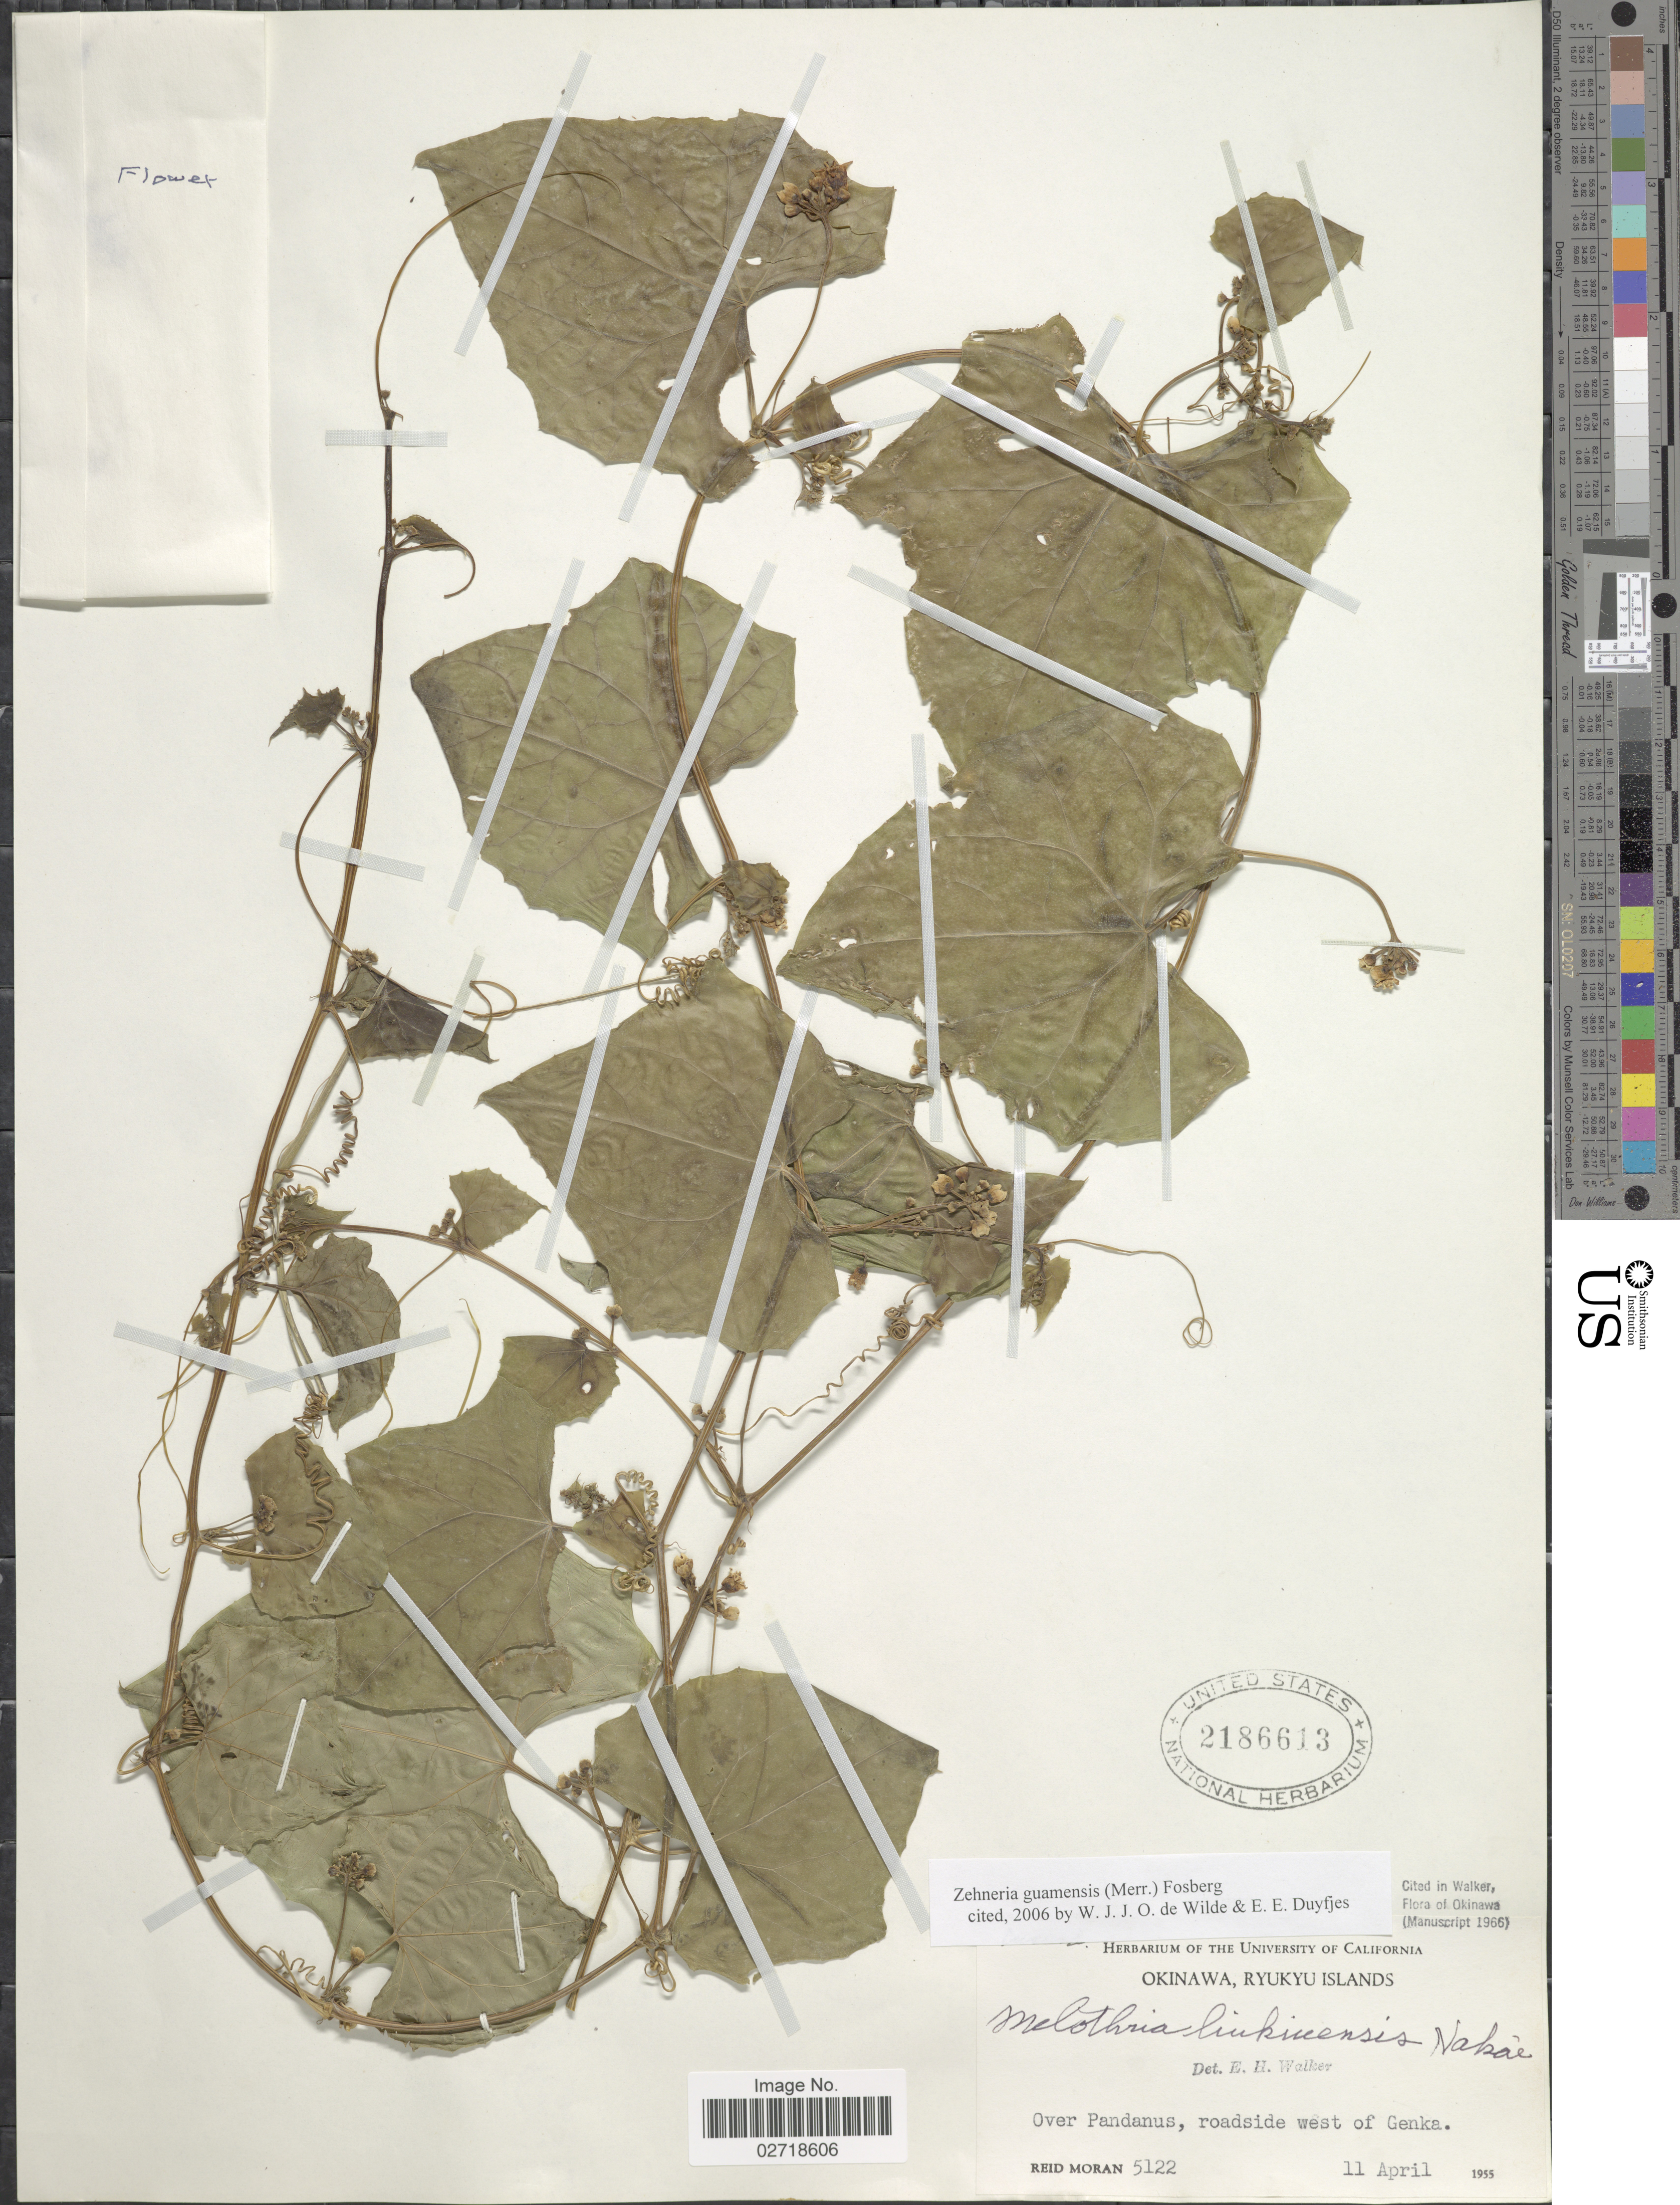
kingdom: Plantae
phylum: Tracheophyta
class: Magnoliopsida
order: Cucurbitales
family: Cucurbitaceae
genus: Zehneria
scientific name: Zehneria guamensis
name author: Merr.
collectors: R. V. Moran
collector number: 5122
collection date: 1955-04-11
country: Japan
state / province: Okinawa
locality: Okinawa, Ryukyu Islands, Over Pandanus, roadside west of Genka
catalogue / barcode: US 2186613